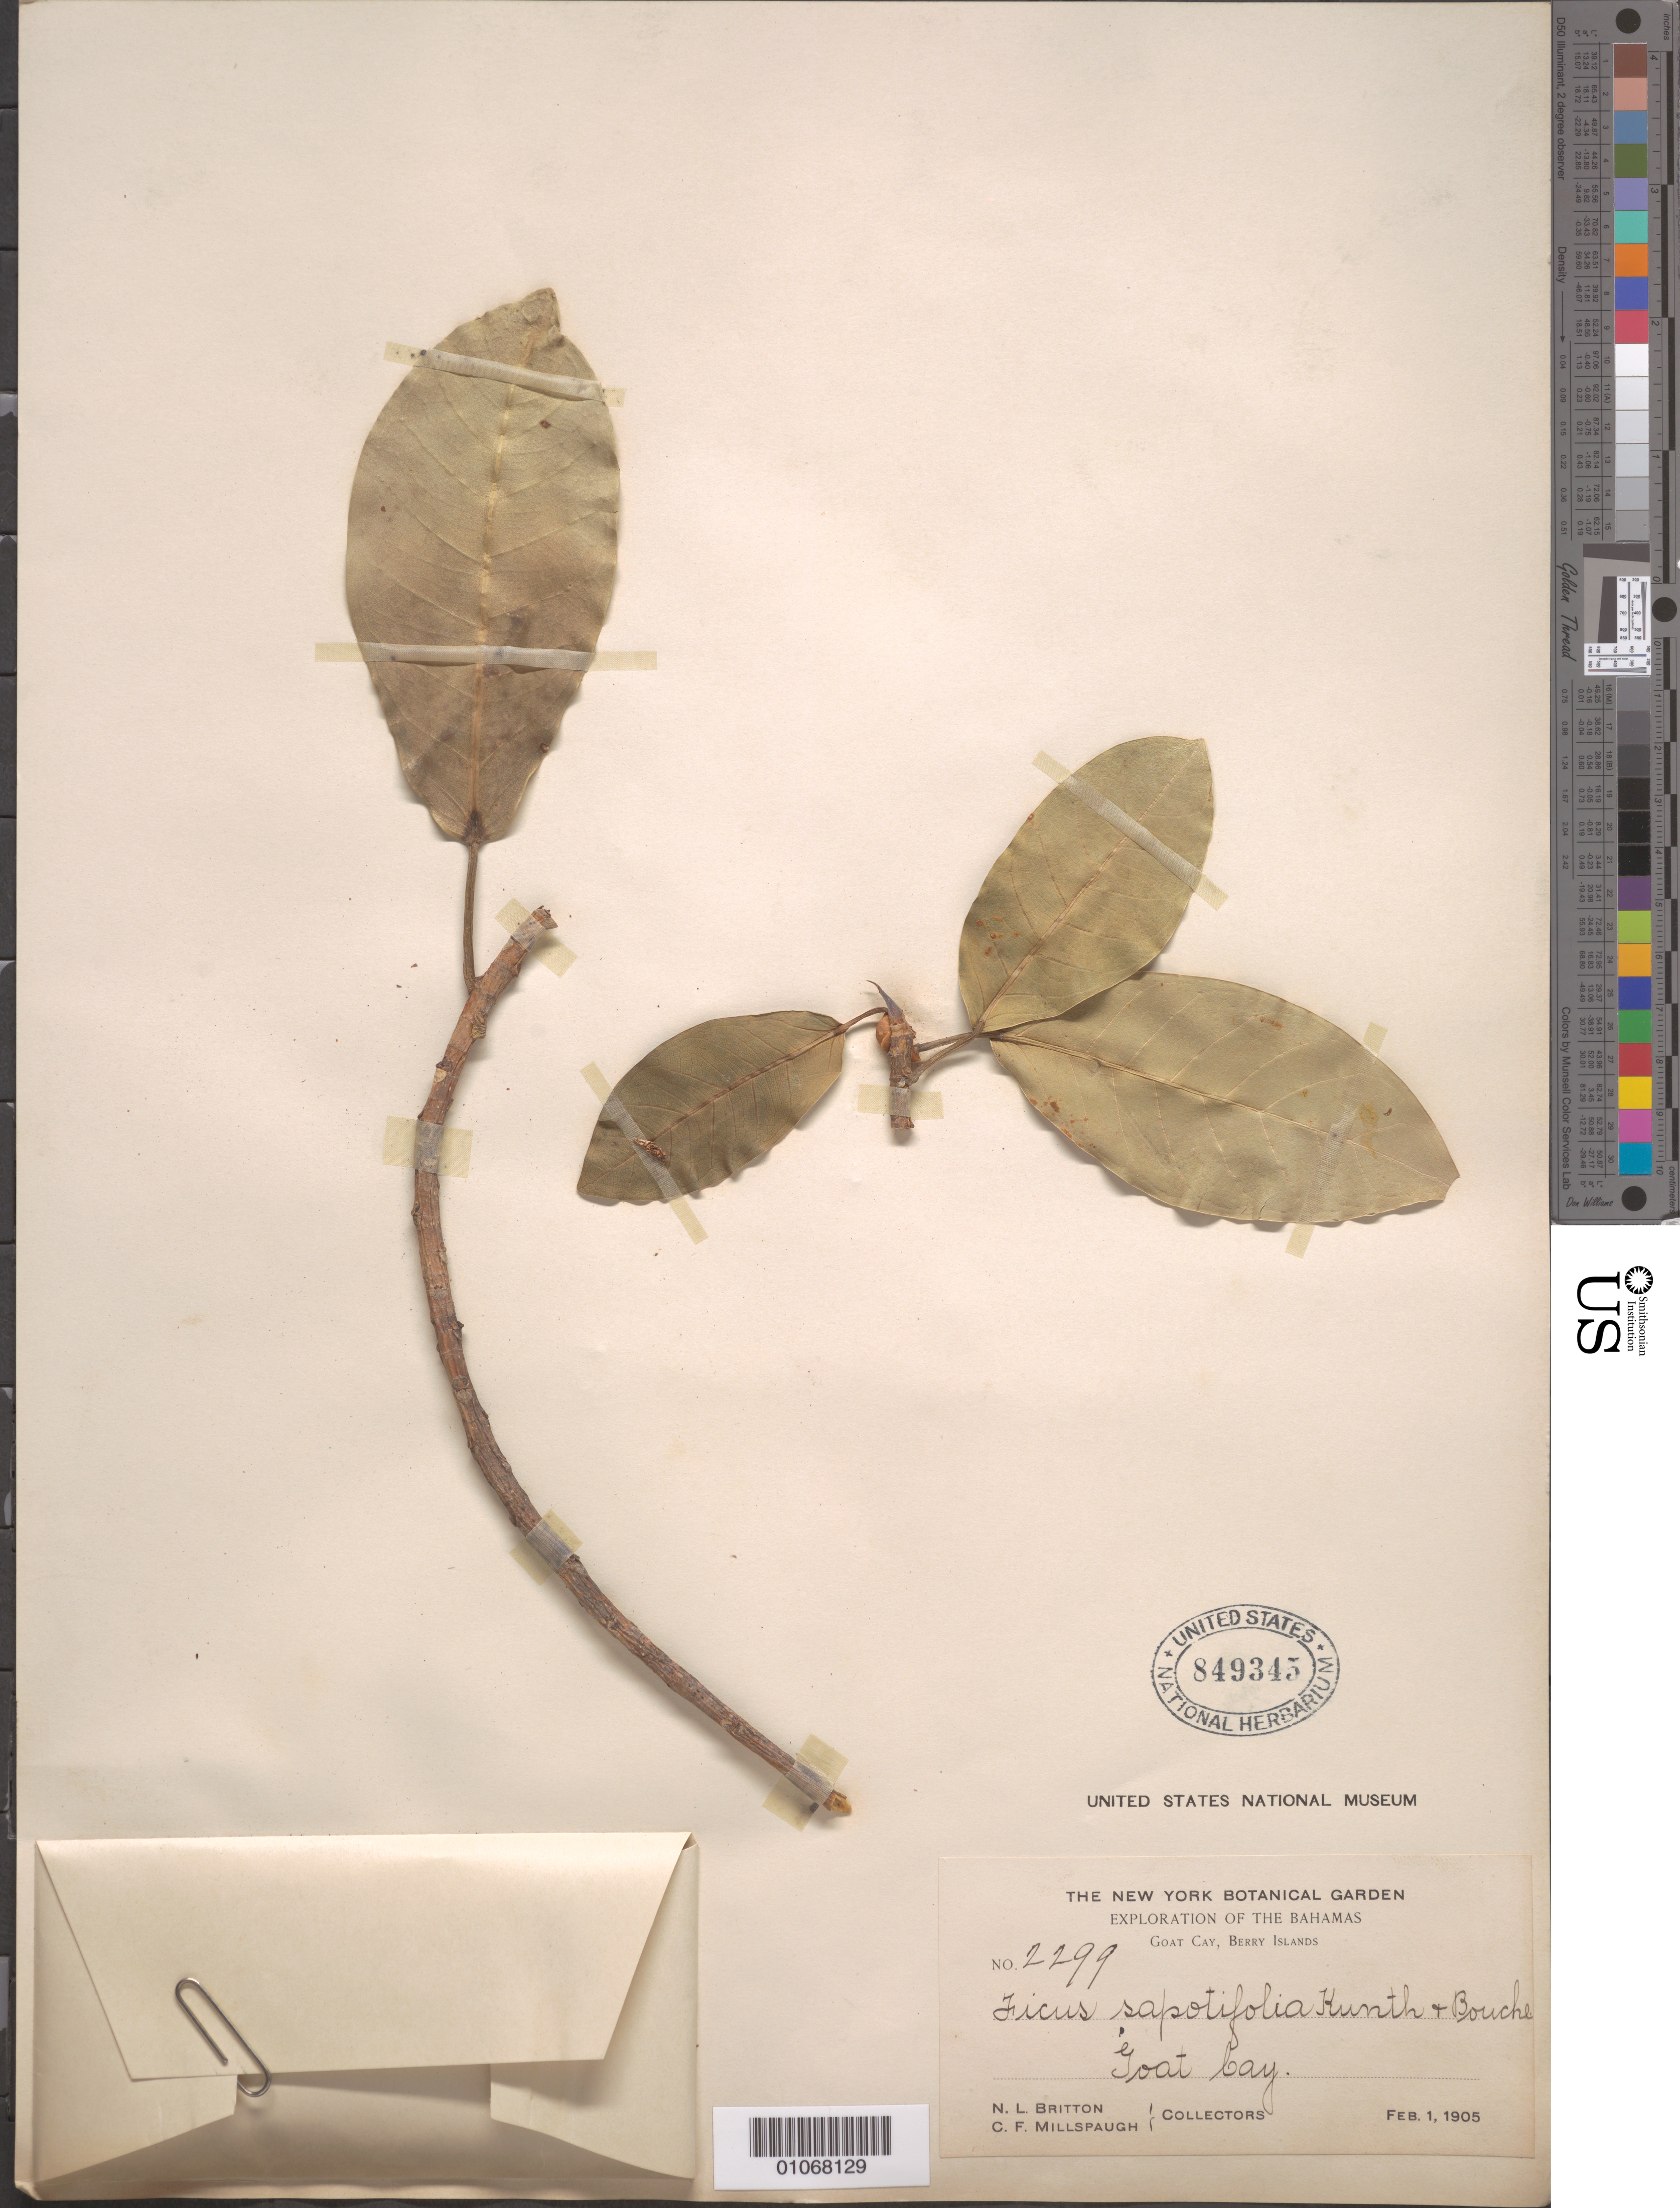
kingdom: Plantae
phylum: Tracheophyta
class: Magnoliopsida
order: Rosales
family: Moraceae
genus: Ficus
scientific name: Ficus aurea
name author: Nutt.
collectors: N. Britton & C. F. Millspaugh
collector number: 2299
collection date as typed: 01 Feb 1905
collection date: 1905-02-01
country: Bahamas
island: Berry Is.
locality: Goat bay.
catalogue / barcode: US 849345